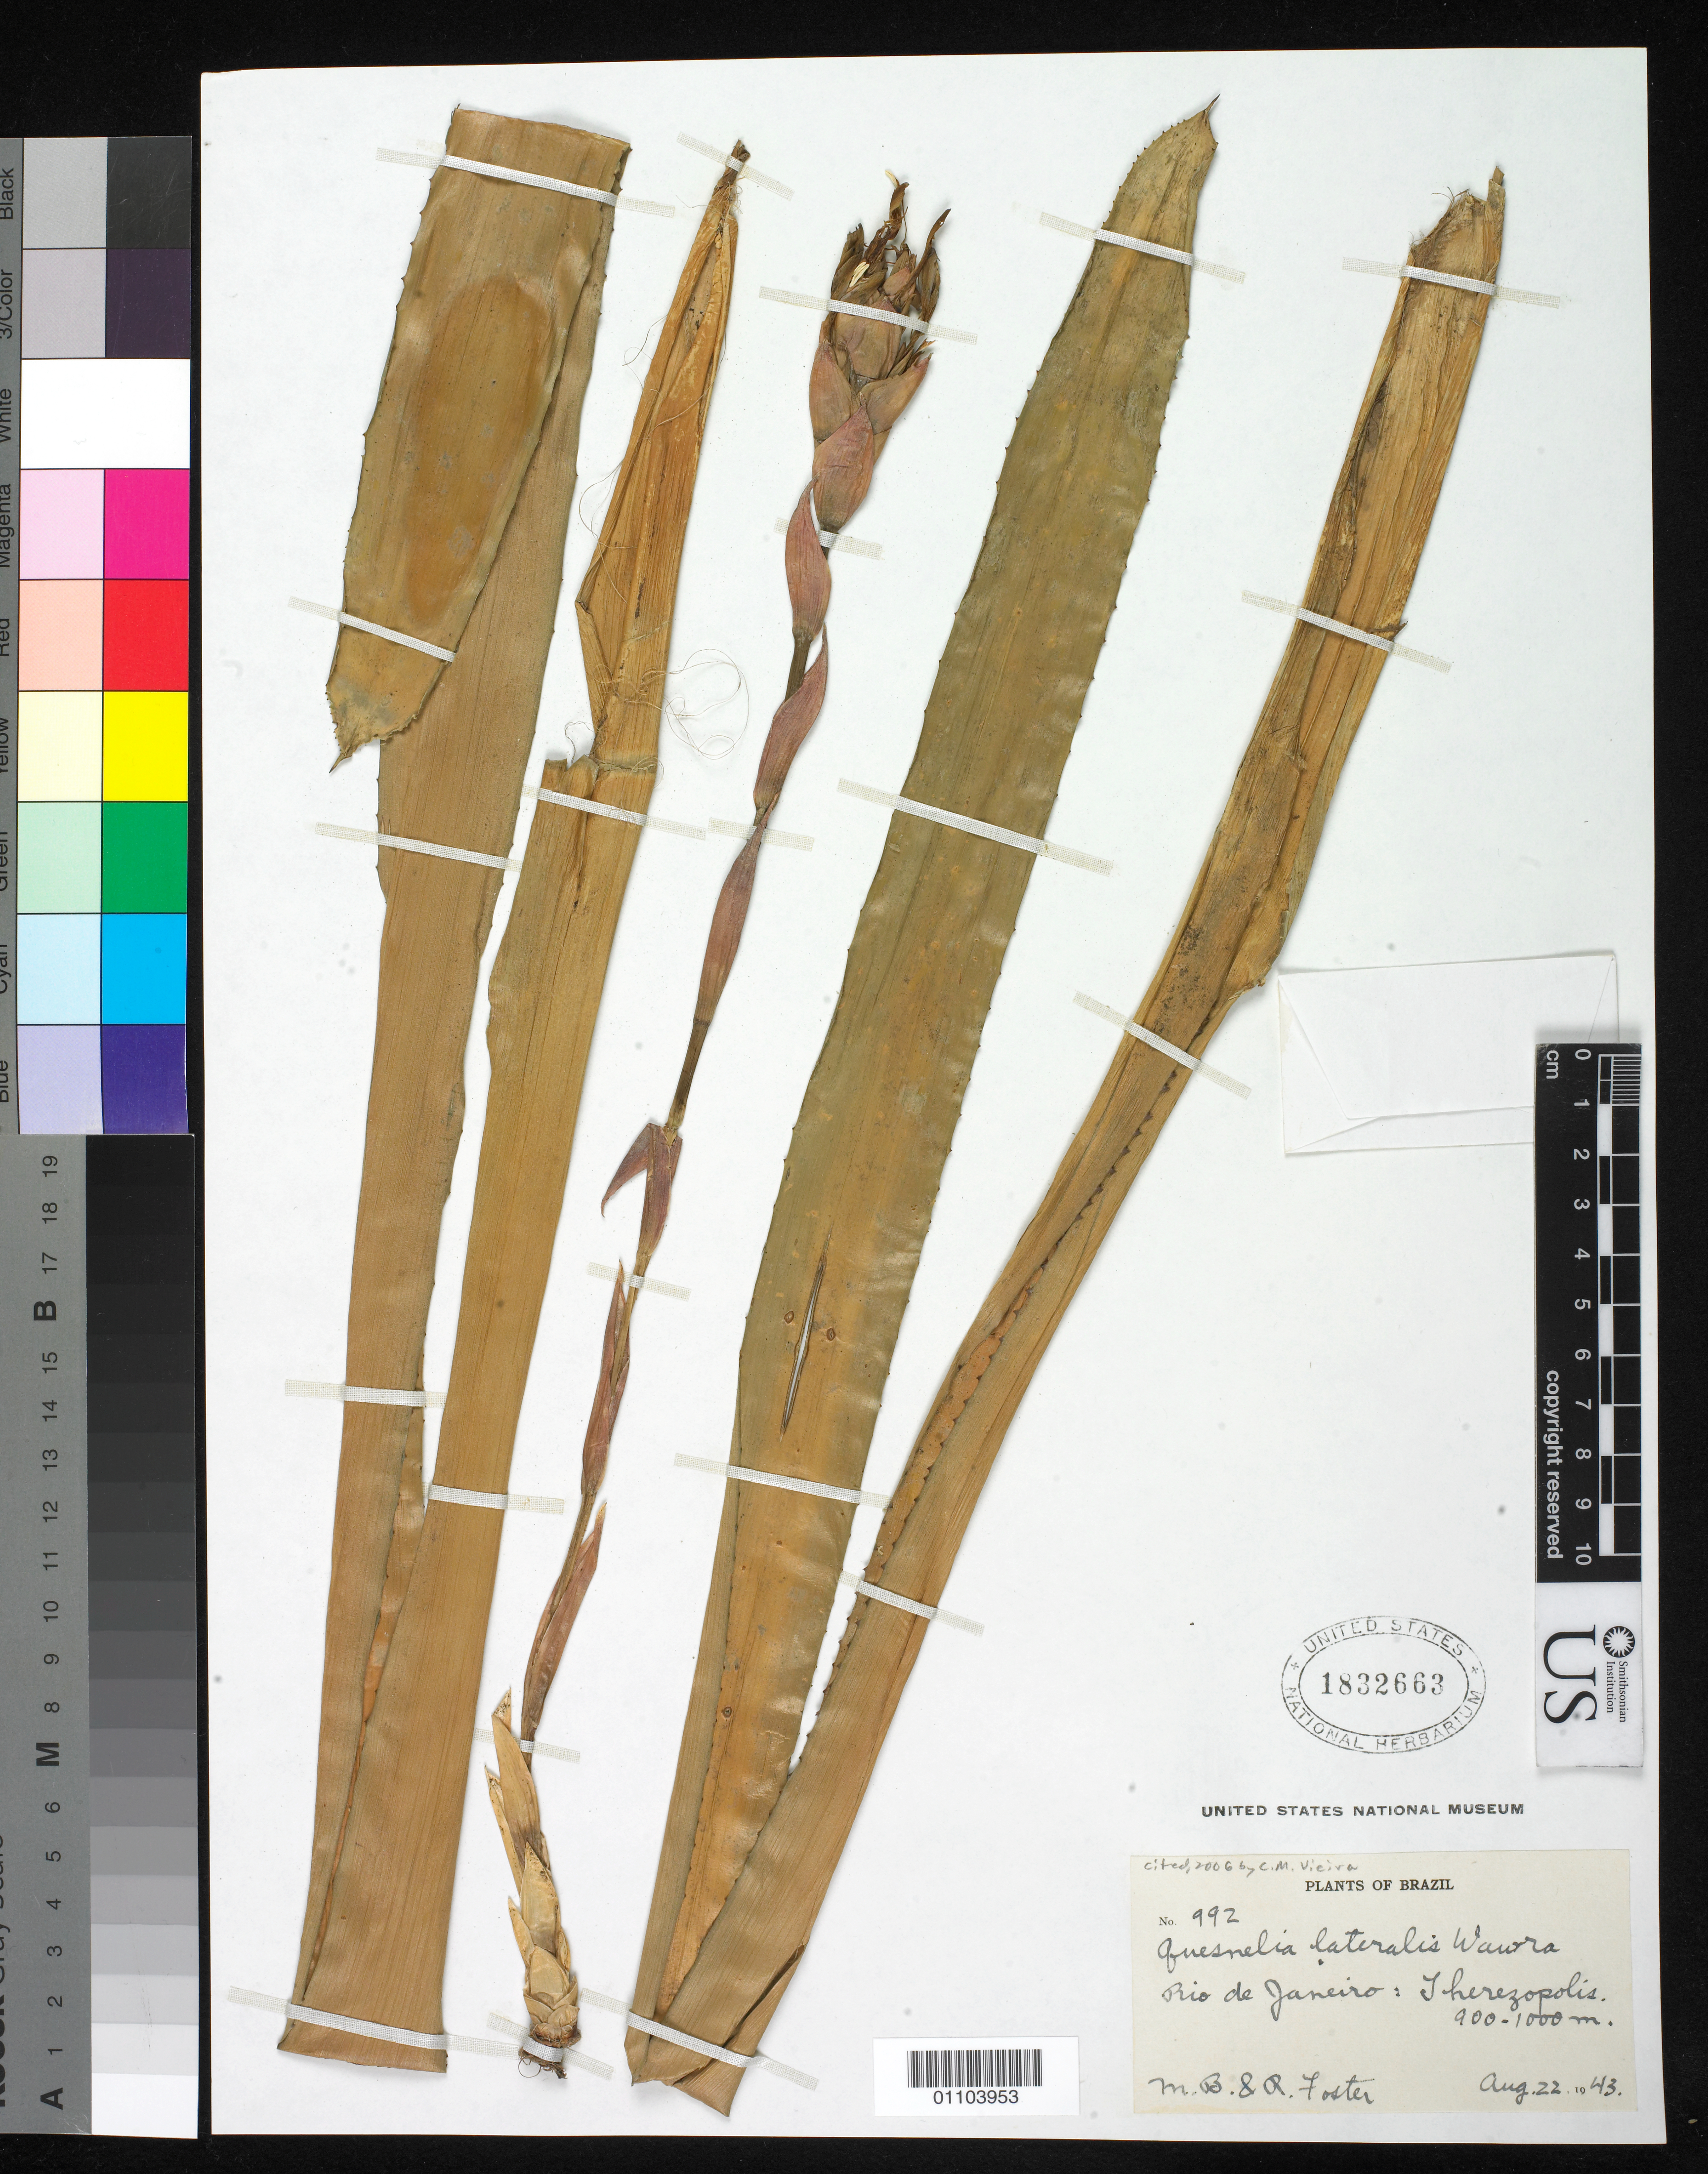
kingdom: Plantae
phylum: Tracheophyta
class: Liliopsida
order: Poales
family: Bromeliaceae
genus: Quesnelia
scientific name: Quesnelia lateralis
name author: Wawra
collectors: M. B. Foster & R. Foster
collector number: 992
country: Brazil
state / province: Rio de Janeiro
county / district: Teresópolis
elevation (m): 900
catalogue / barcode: US 1832663